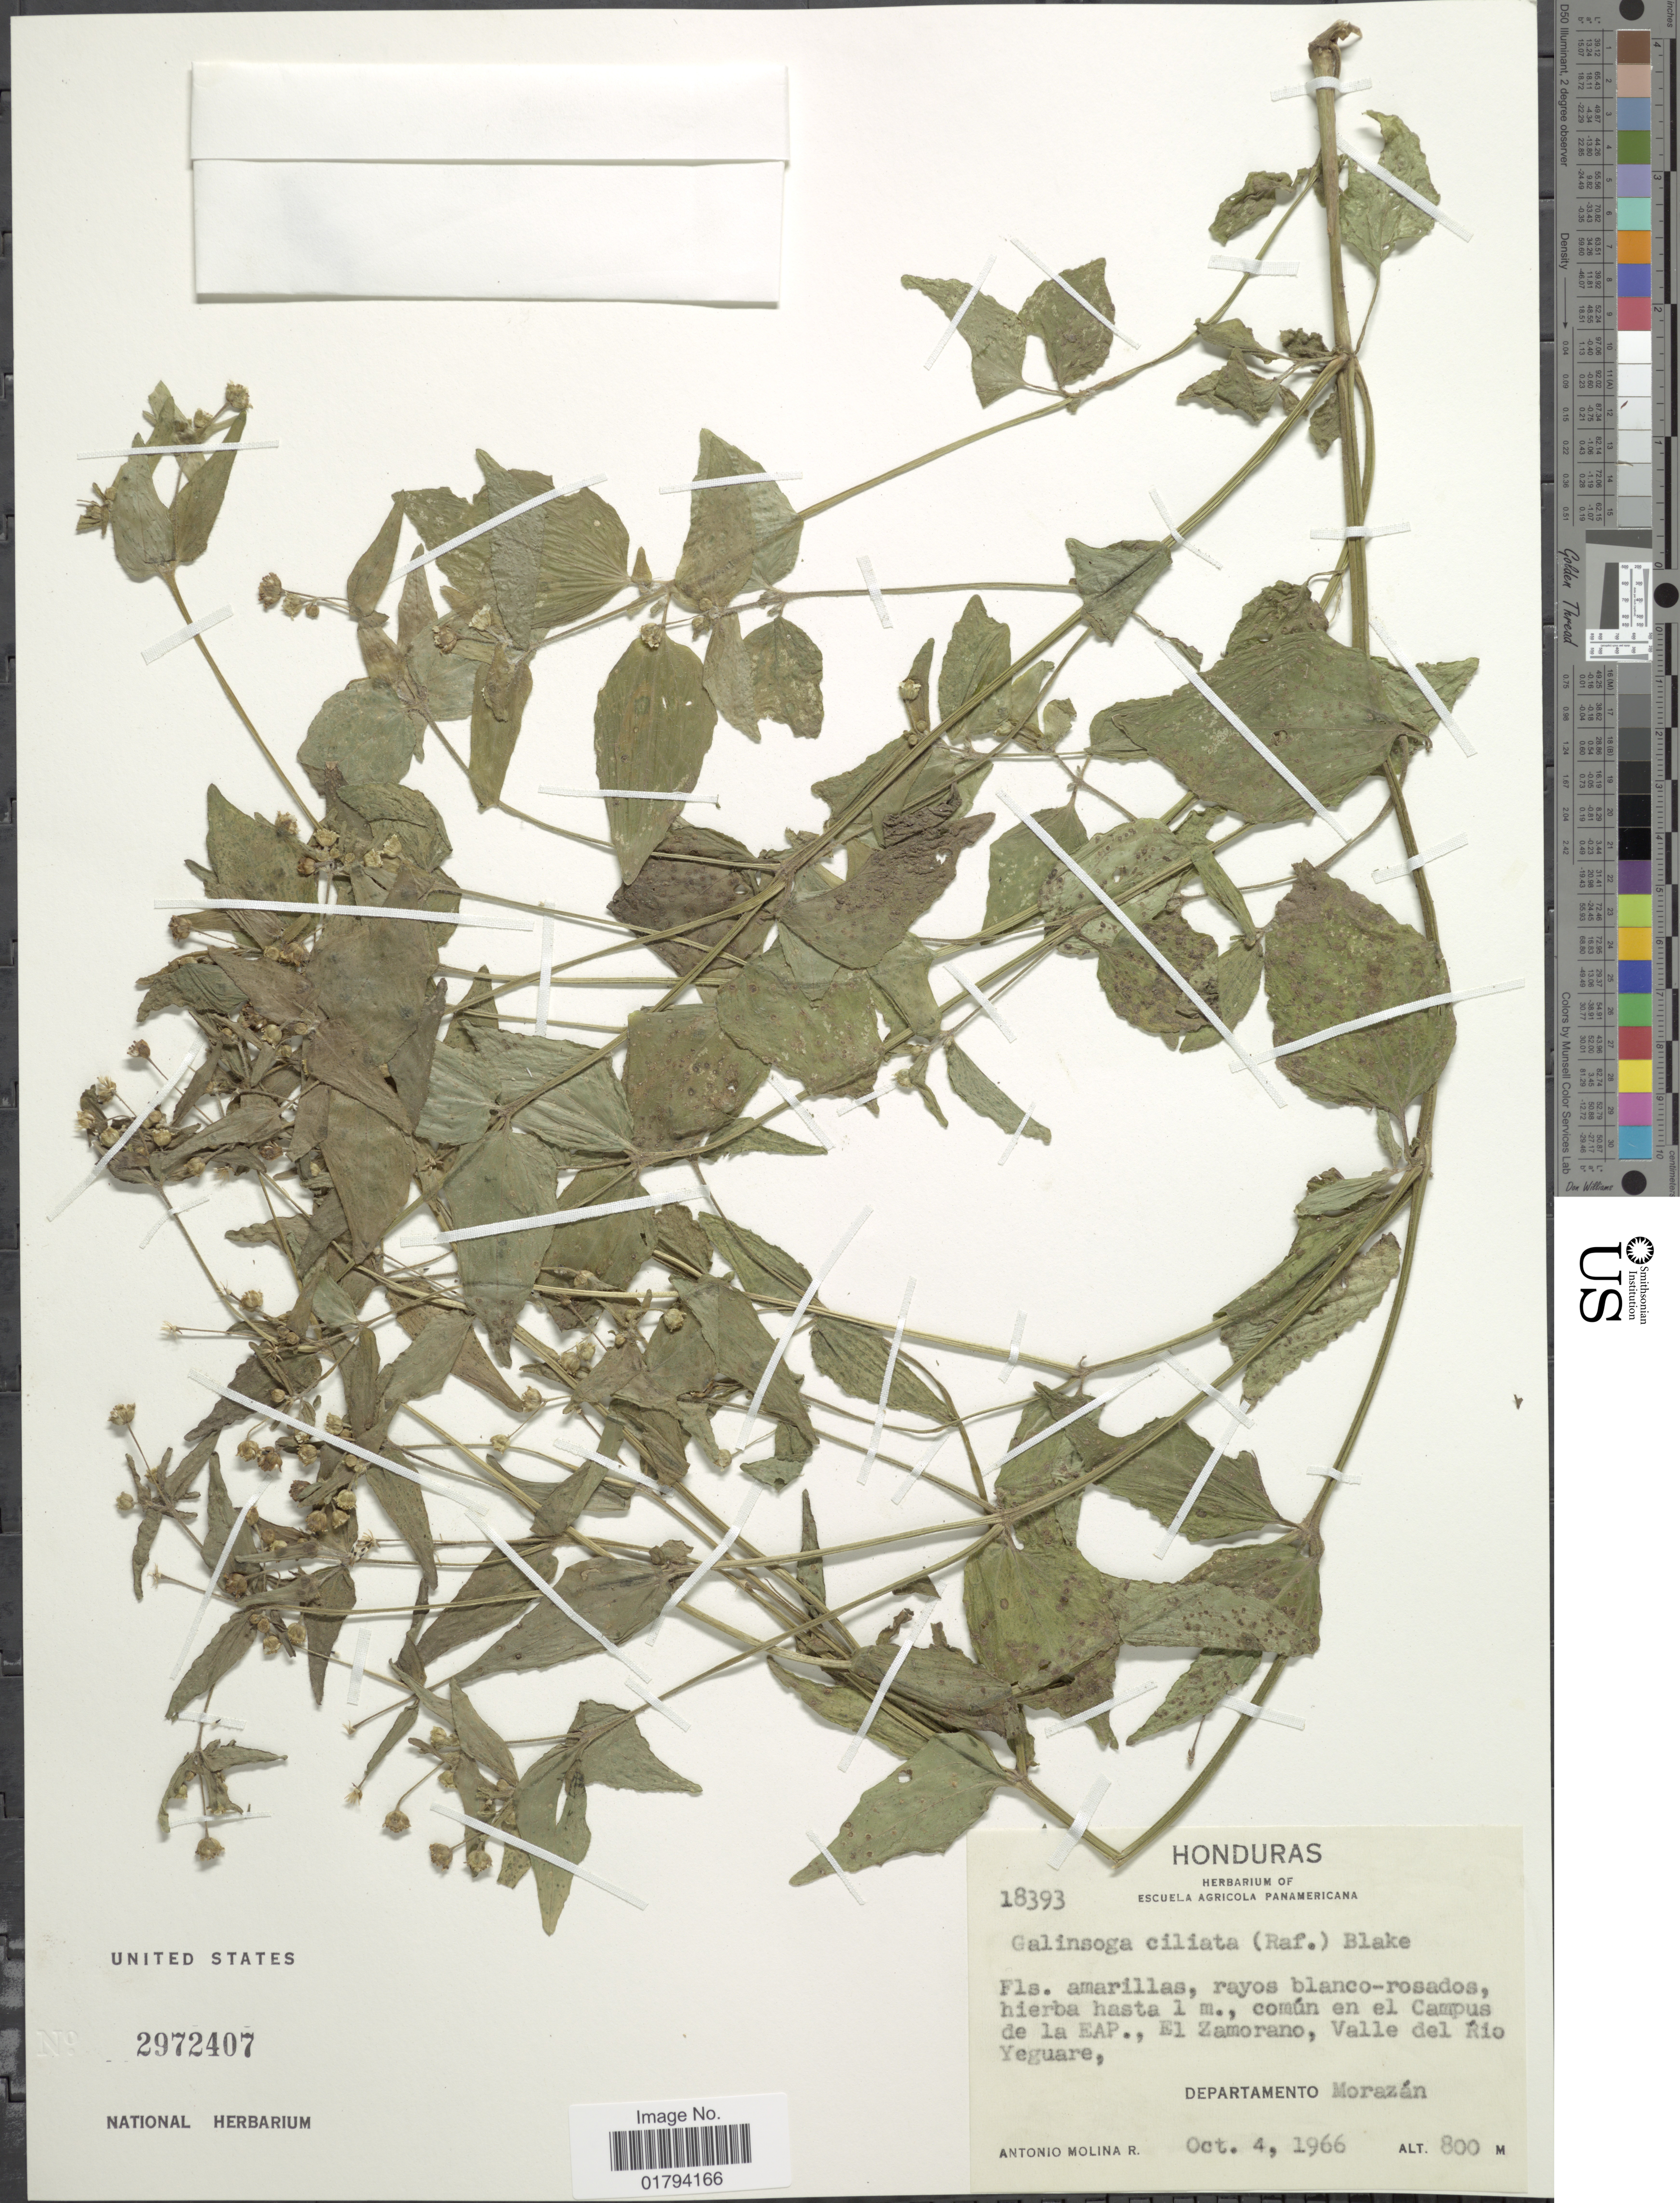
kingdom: Plantae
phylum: Tracheophyta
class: Magnoliopsida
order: Asterales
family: Asteraceae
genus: Galinsoga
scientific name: Galinsoga quadriradiata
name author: Ruiz & Pav.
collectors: A. Molina R.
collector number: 18393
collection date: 1966-10-04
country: Honduras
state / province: Fco. Morazán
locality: Comun en el Campus de la EAP., El Zamorano, Valle del Rio Yeguare, Departamento Morazan.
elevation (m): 800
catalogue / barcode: US 297240